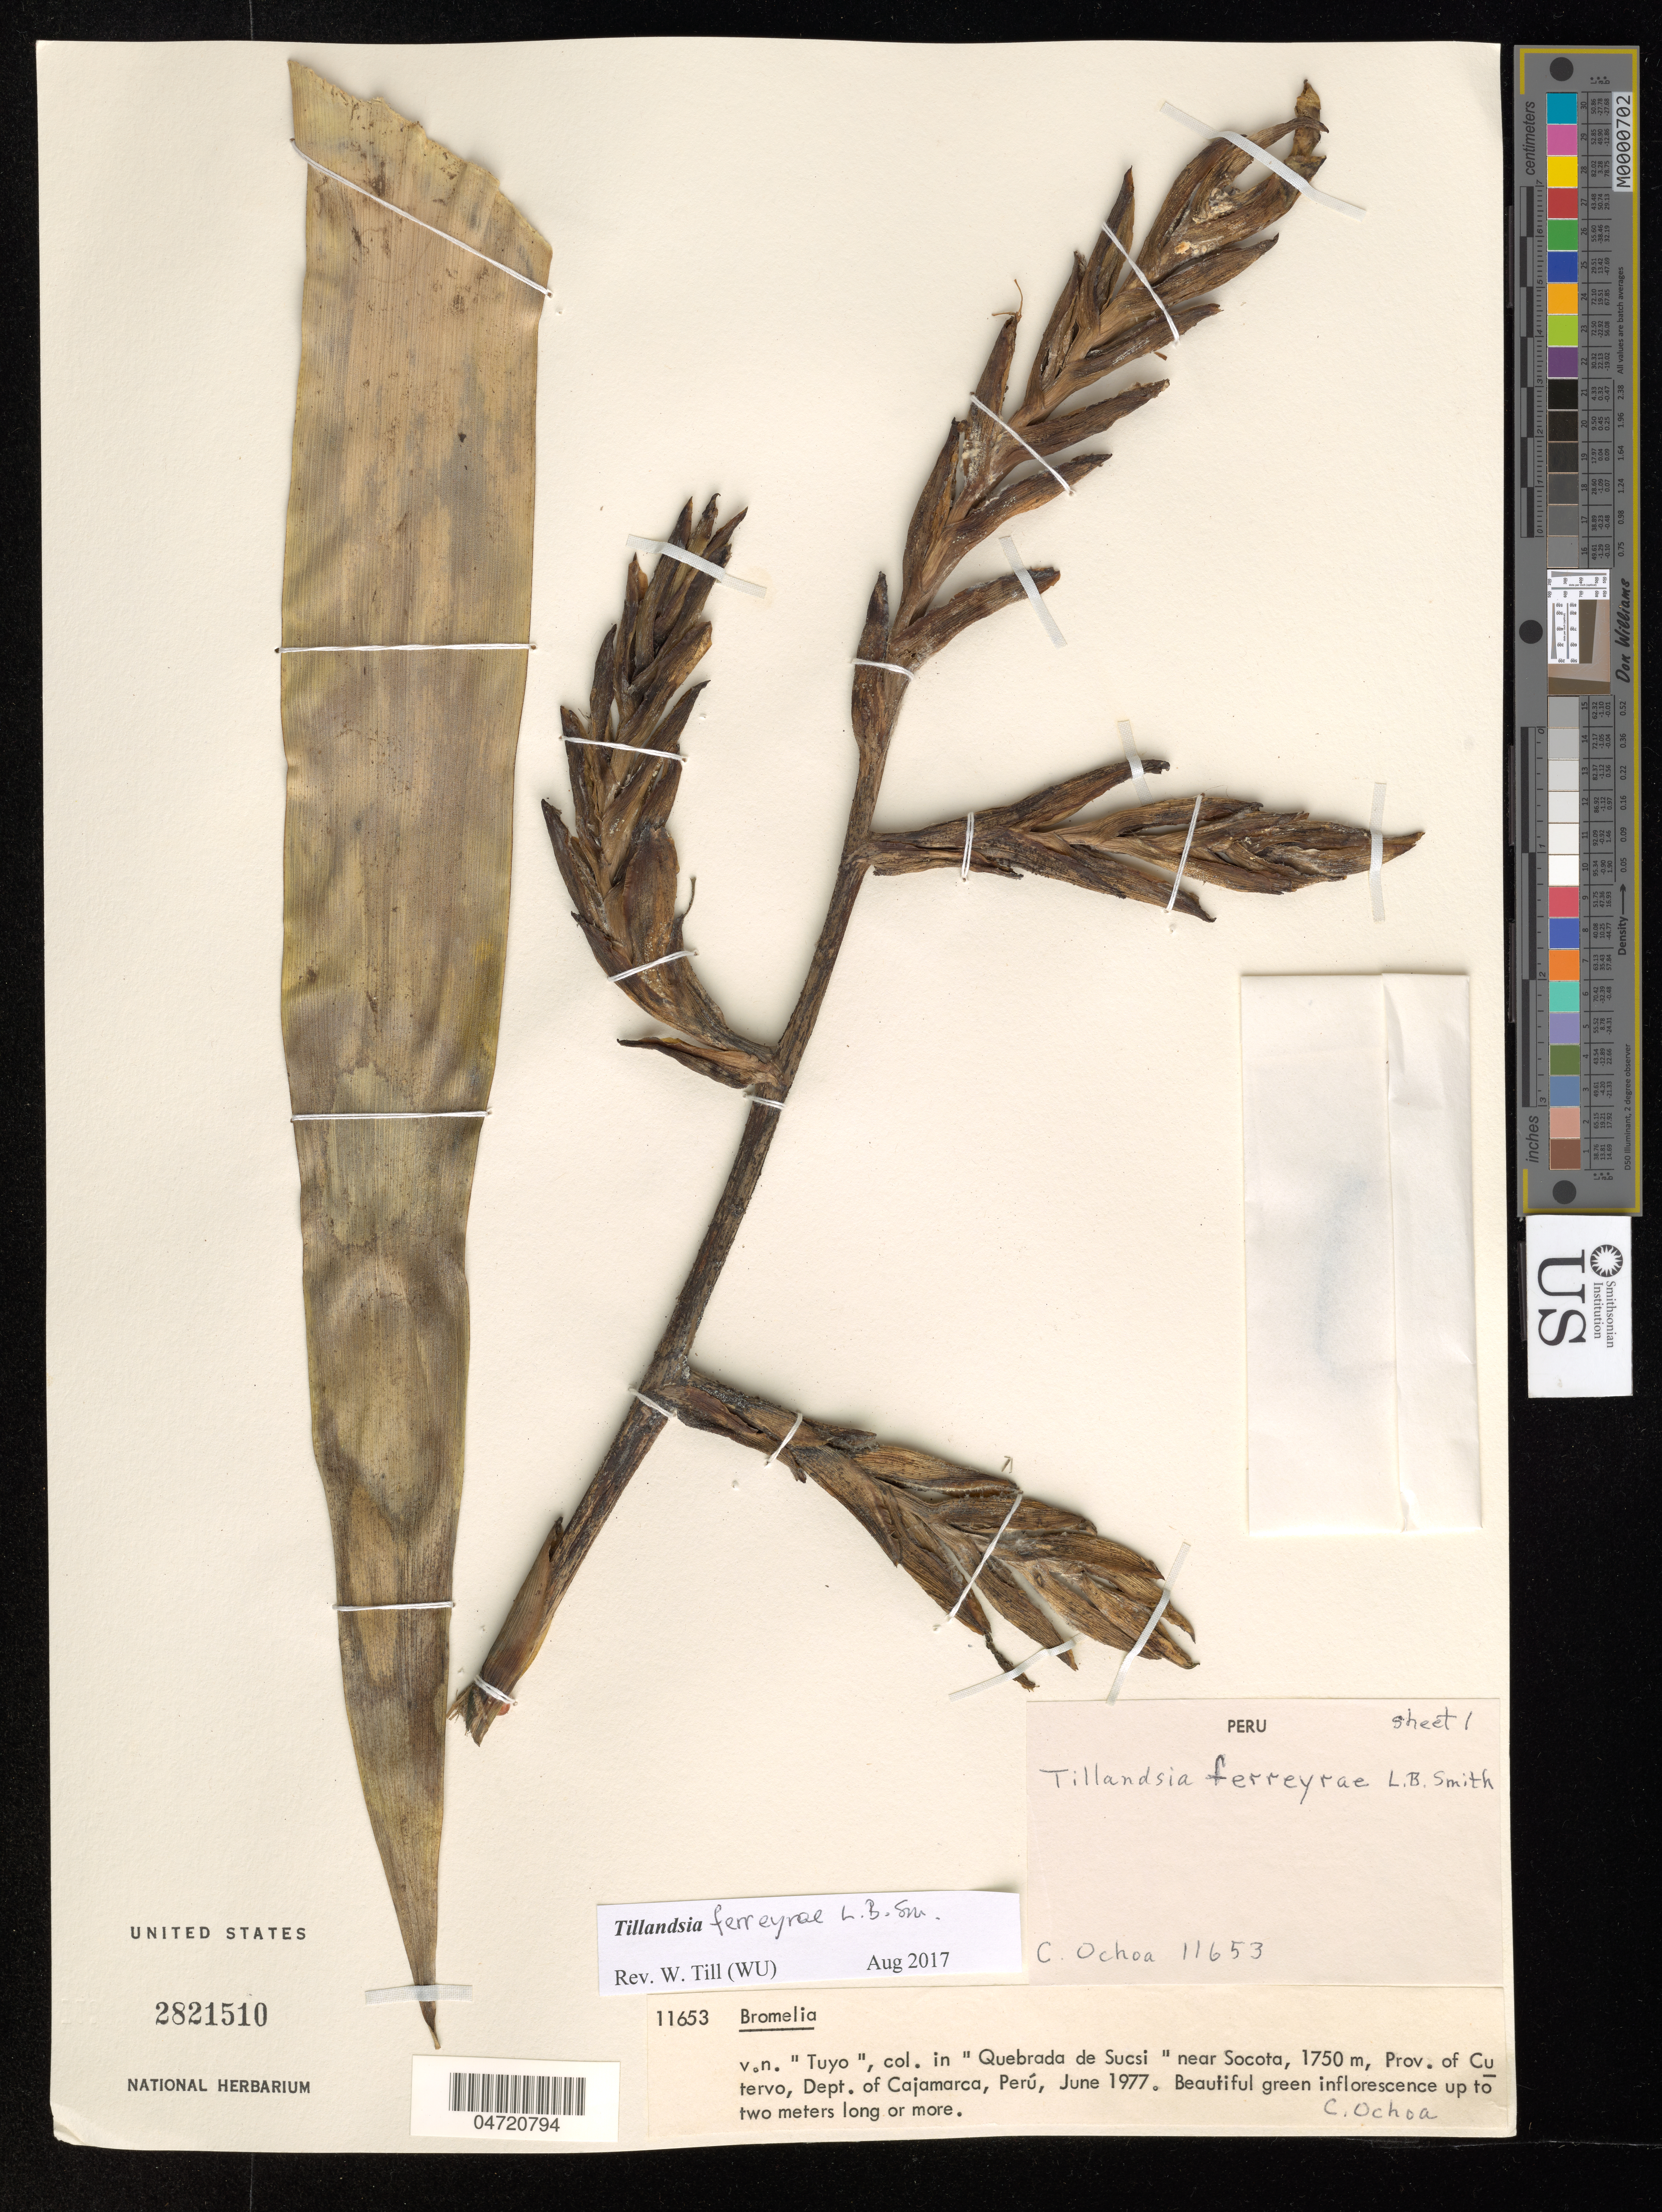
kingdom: Plantae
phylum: Tracheophyta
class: Liliopsida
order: Poales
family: Bromeliaceae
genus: Tillandsia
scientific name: Tillandsia ferreyrae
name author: L.B. Sm.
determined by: Till, W.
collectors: C. Ochoa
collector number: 11653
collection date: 1977-06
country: Peru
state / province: Cajamarca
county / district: Cutervo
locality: In "Quebrada de Sucsi" near Socota.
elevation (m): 1750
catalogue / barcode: US 2821510